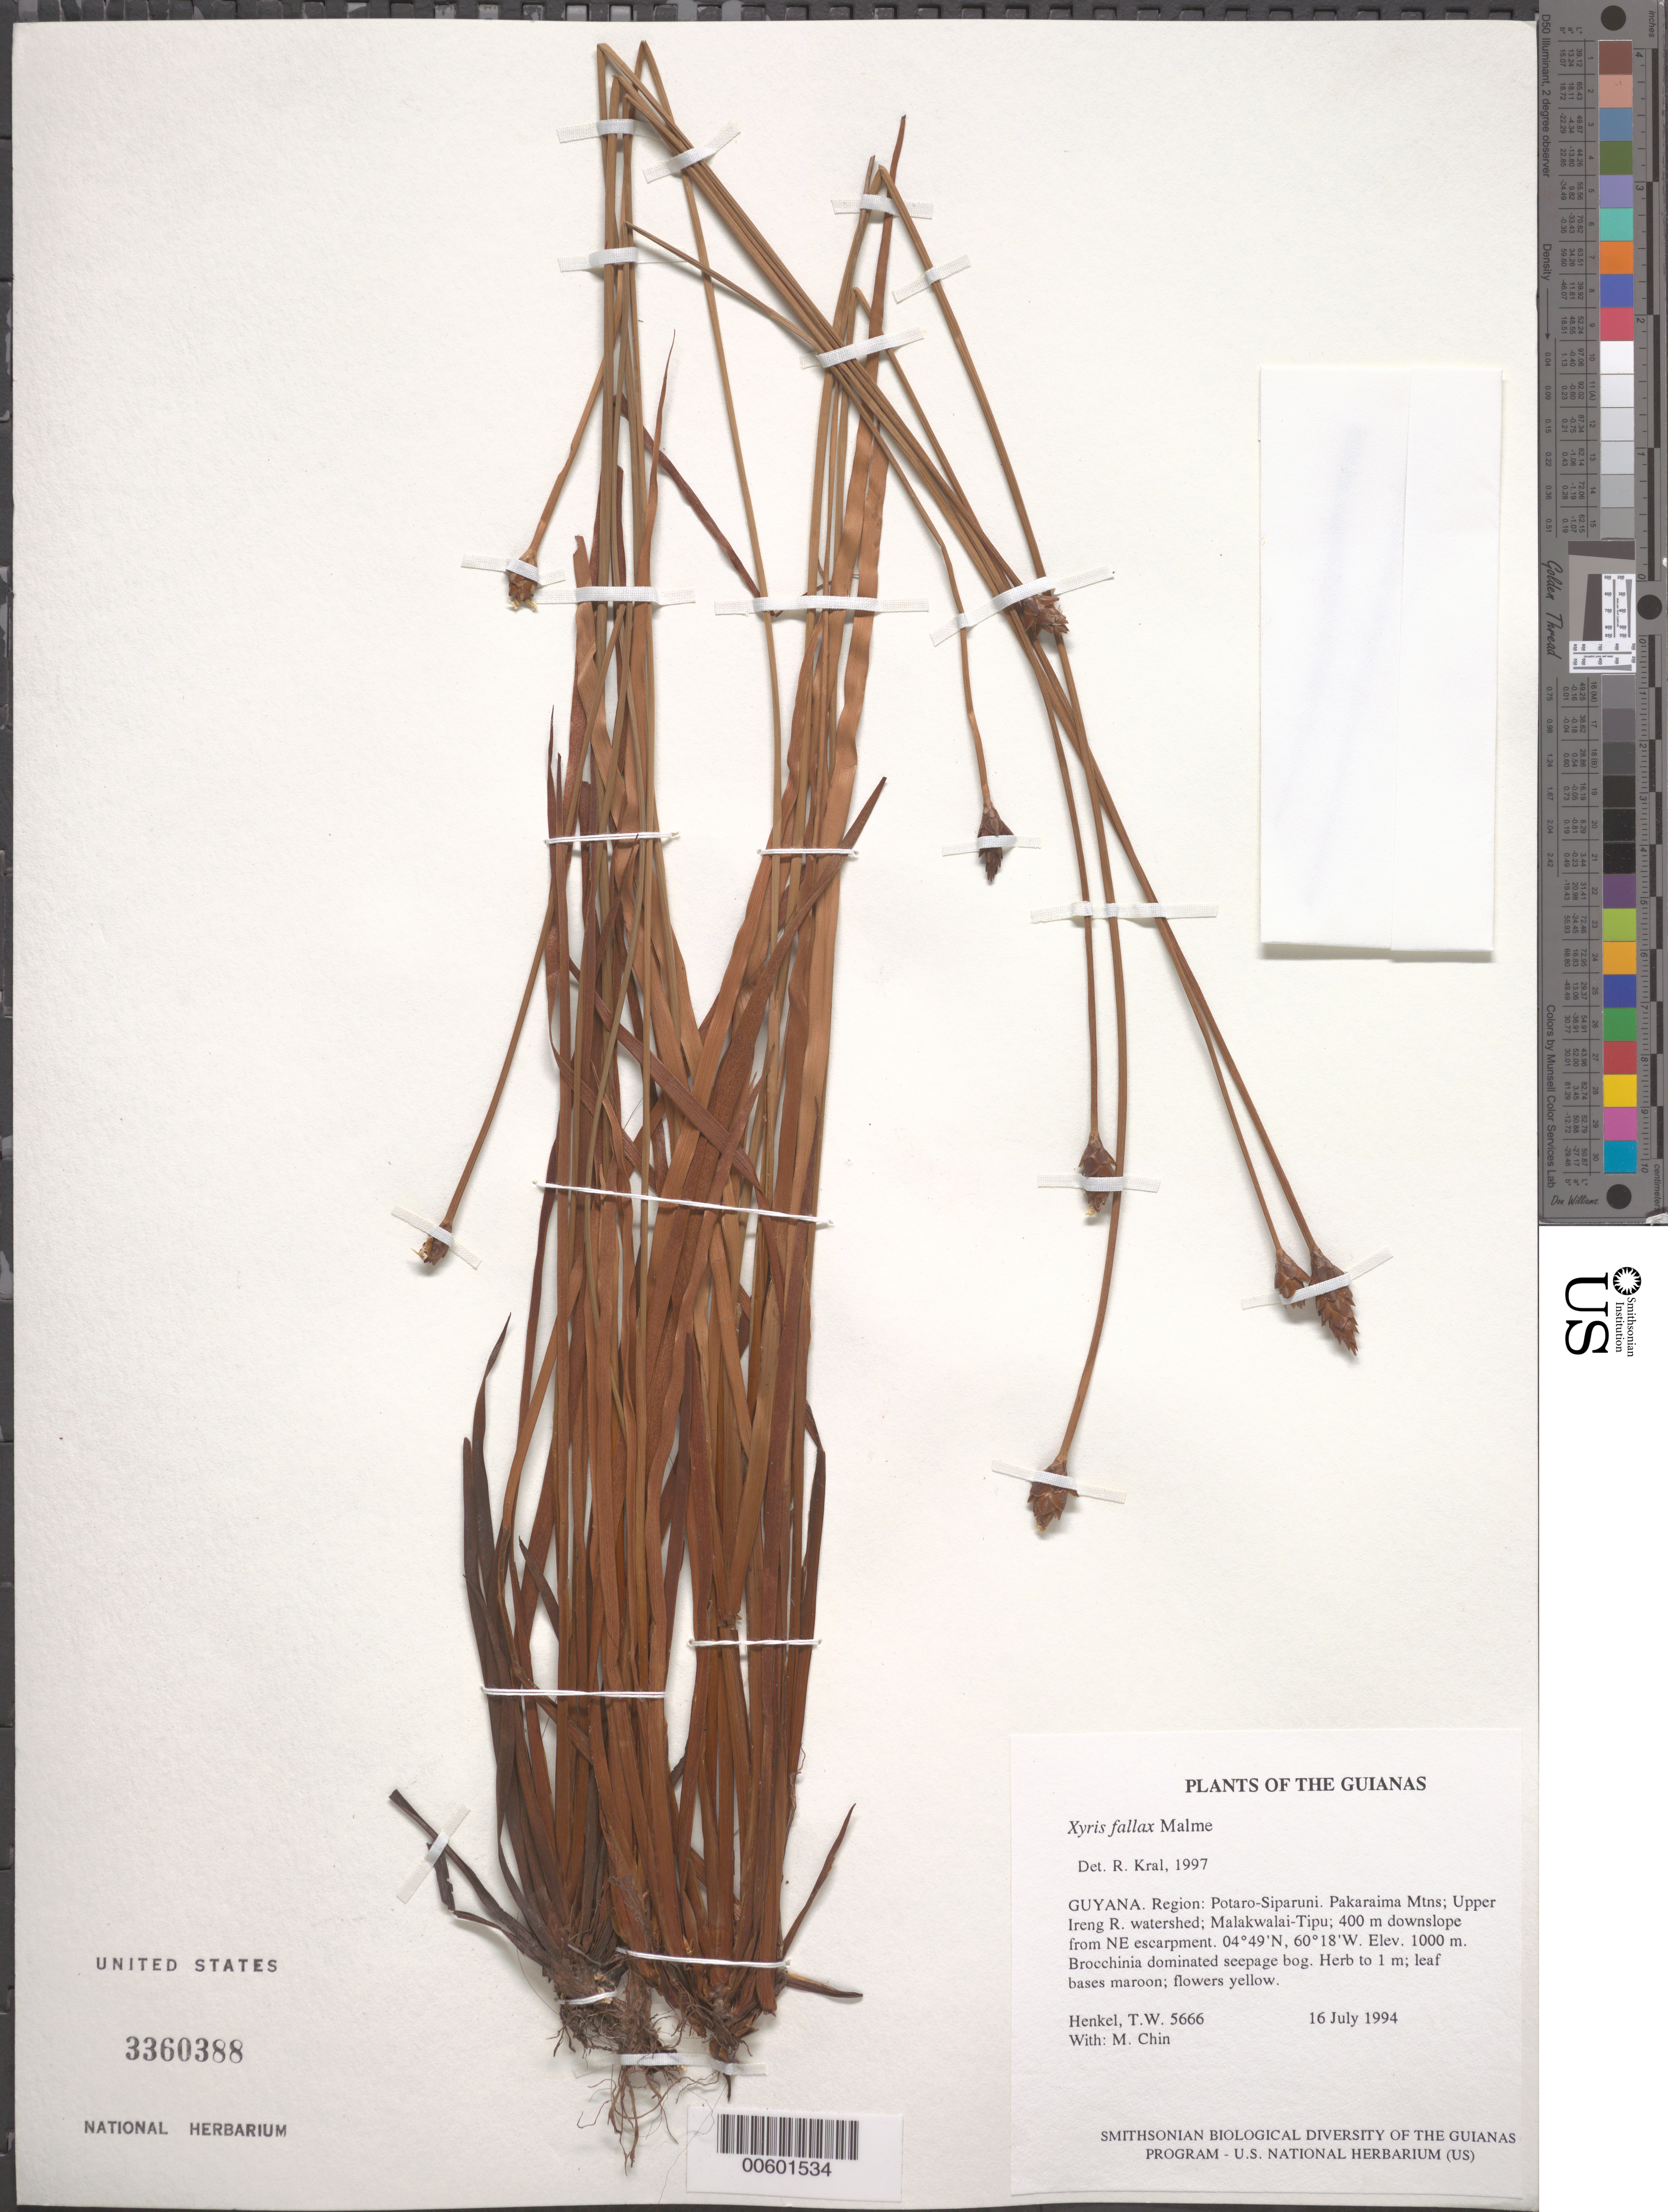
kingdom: Plantae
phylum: Tracheophyta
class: Liliopsida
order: Poales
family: Xyridaceae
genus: Xyris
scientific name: Xyris fallax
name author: Malme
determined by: Kral, Robert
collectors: T. Henkel & M. Chin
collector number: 5666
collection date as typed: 16 July 1994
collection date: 1994-07-16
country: Guyana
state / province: Potaro-Siparuni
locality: Pakaraima Mtns; Upper Ireng R. watershed; Malakwalai-Tipu; 400 m downslope from NE escarpment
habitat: Brocchinia dominated seepage bog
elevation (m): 1000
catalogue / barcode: US 3360388